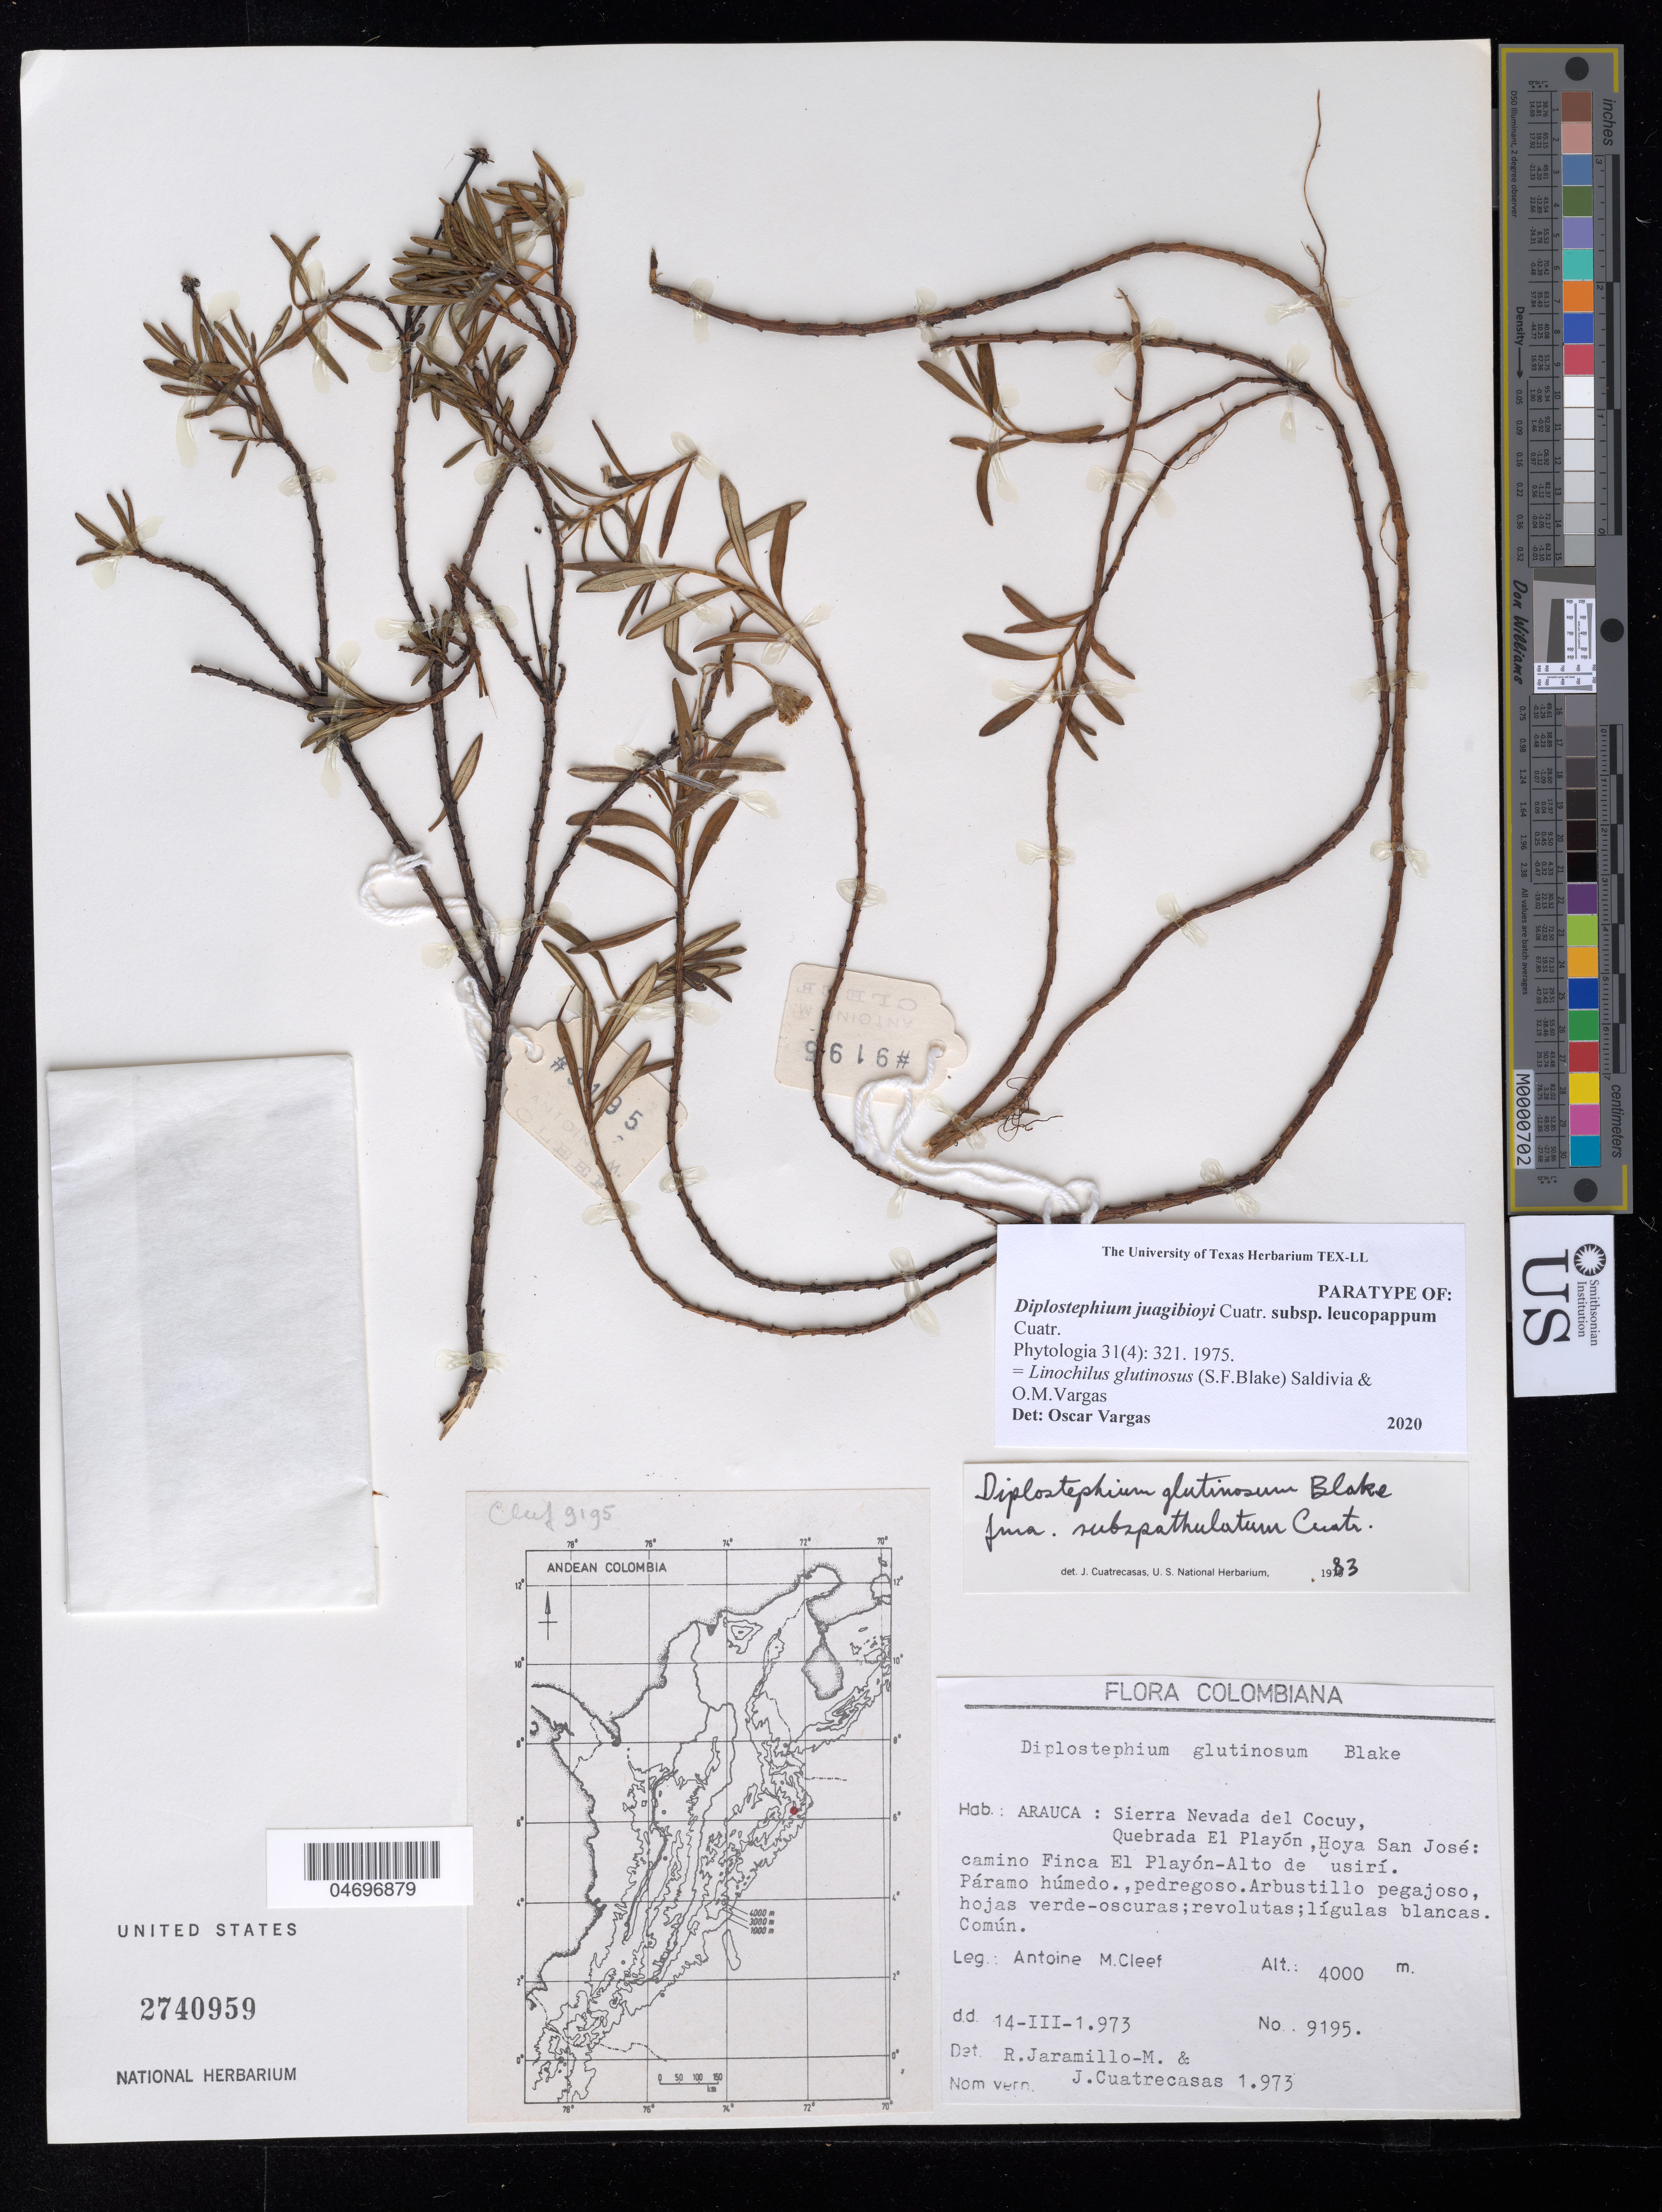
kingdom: Plantae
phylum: Tracheophyta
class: Magnoliopsida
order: Asterales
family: Asteraceae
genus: Linochilus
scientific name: Linochilus glutinosus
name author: (S.F. Blake) Saldivia & O.M. Vargas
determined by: Vargas, Oscar M.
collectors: A. M. Cleef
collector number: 9195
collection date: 1973-03-14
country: Colombia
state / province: Arauca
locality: Sierra Nevada del Cocuy, Quebrada El Playon, Hoya San Jose; camino Finca El Playon-Alto de Usiri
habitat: Paramo humedo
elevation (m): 4000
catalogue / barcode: US 2740959